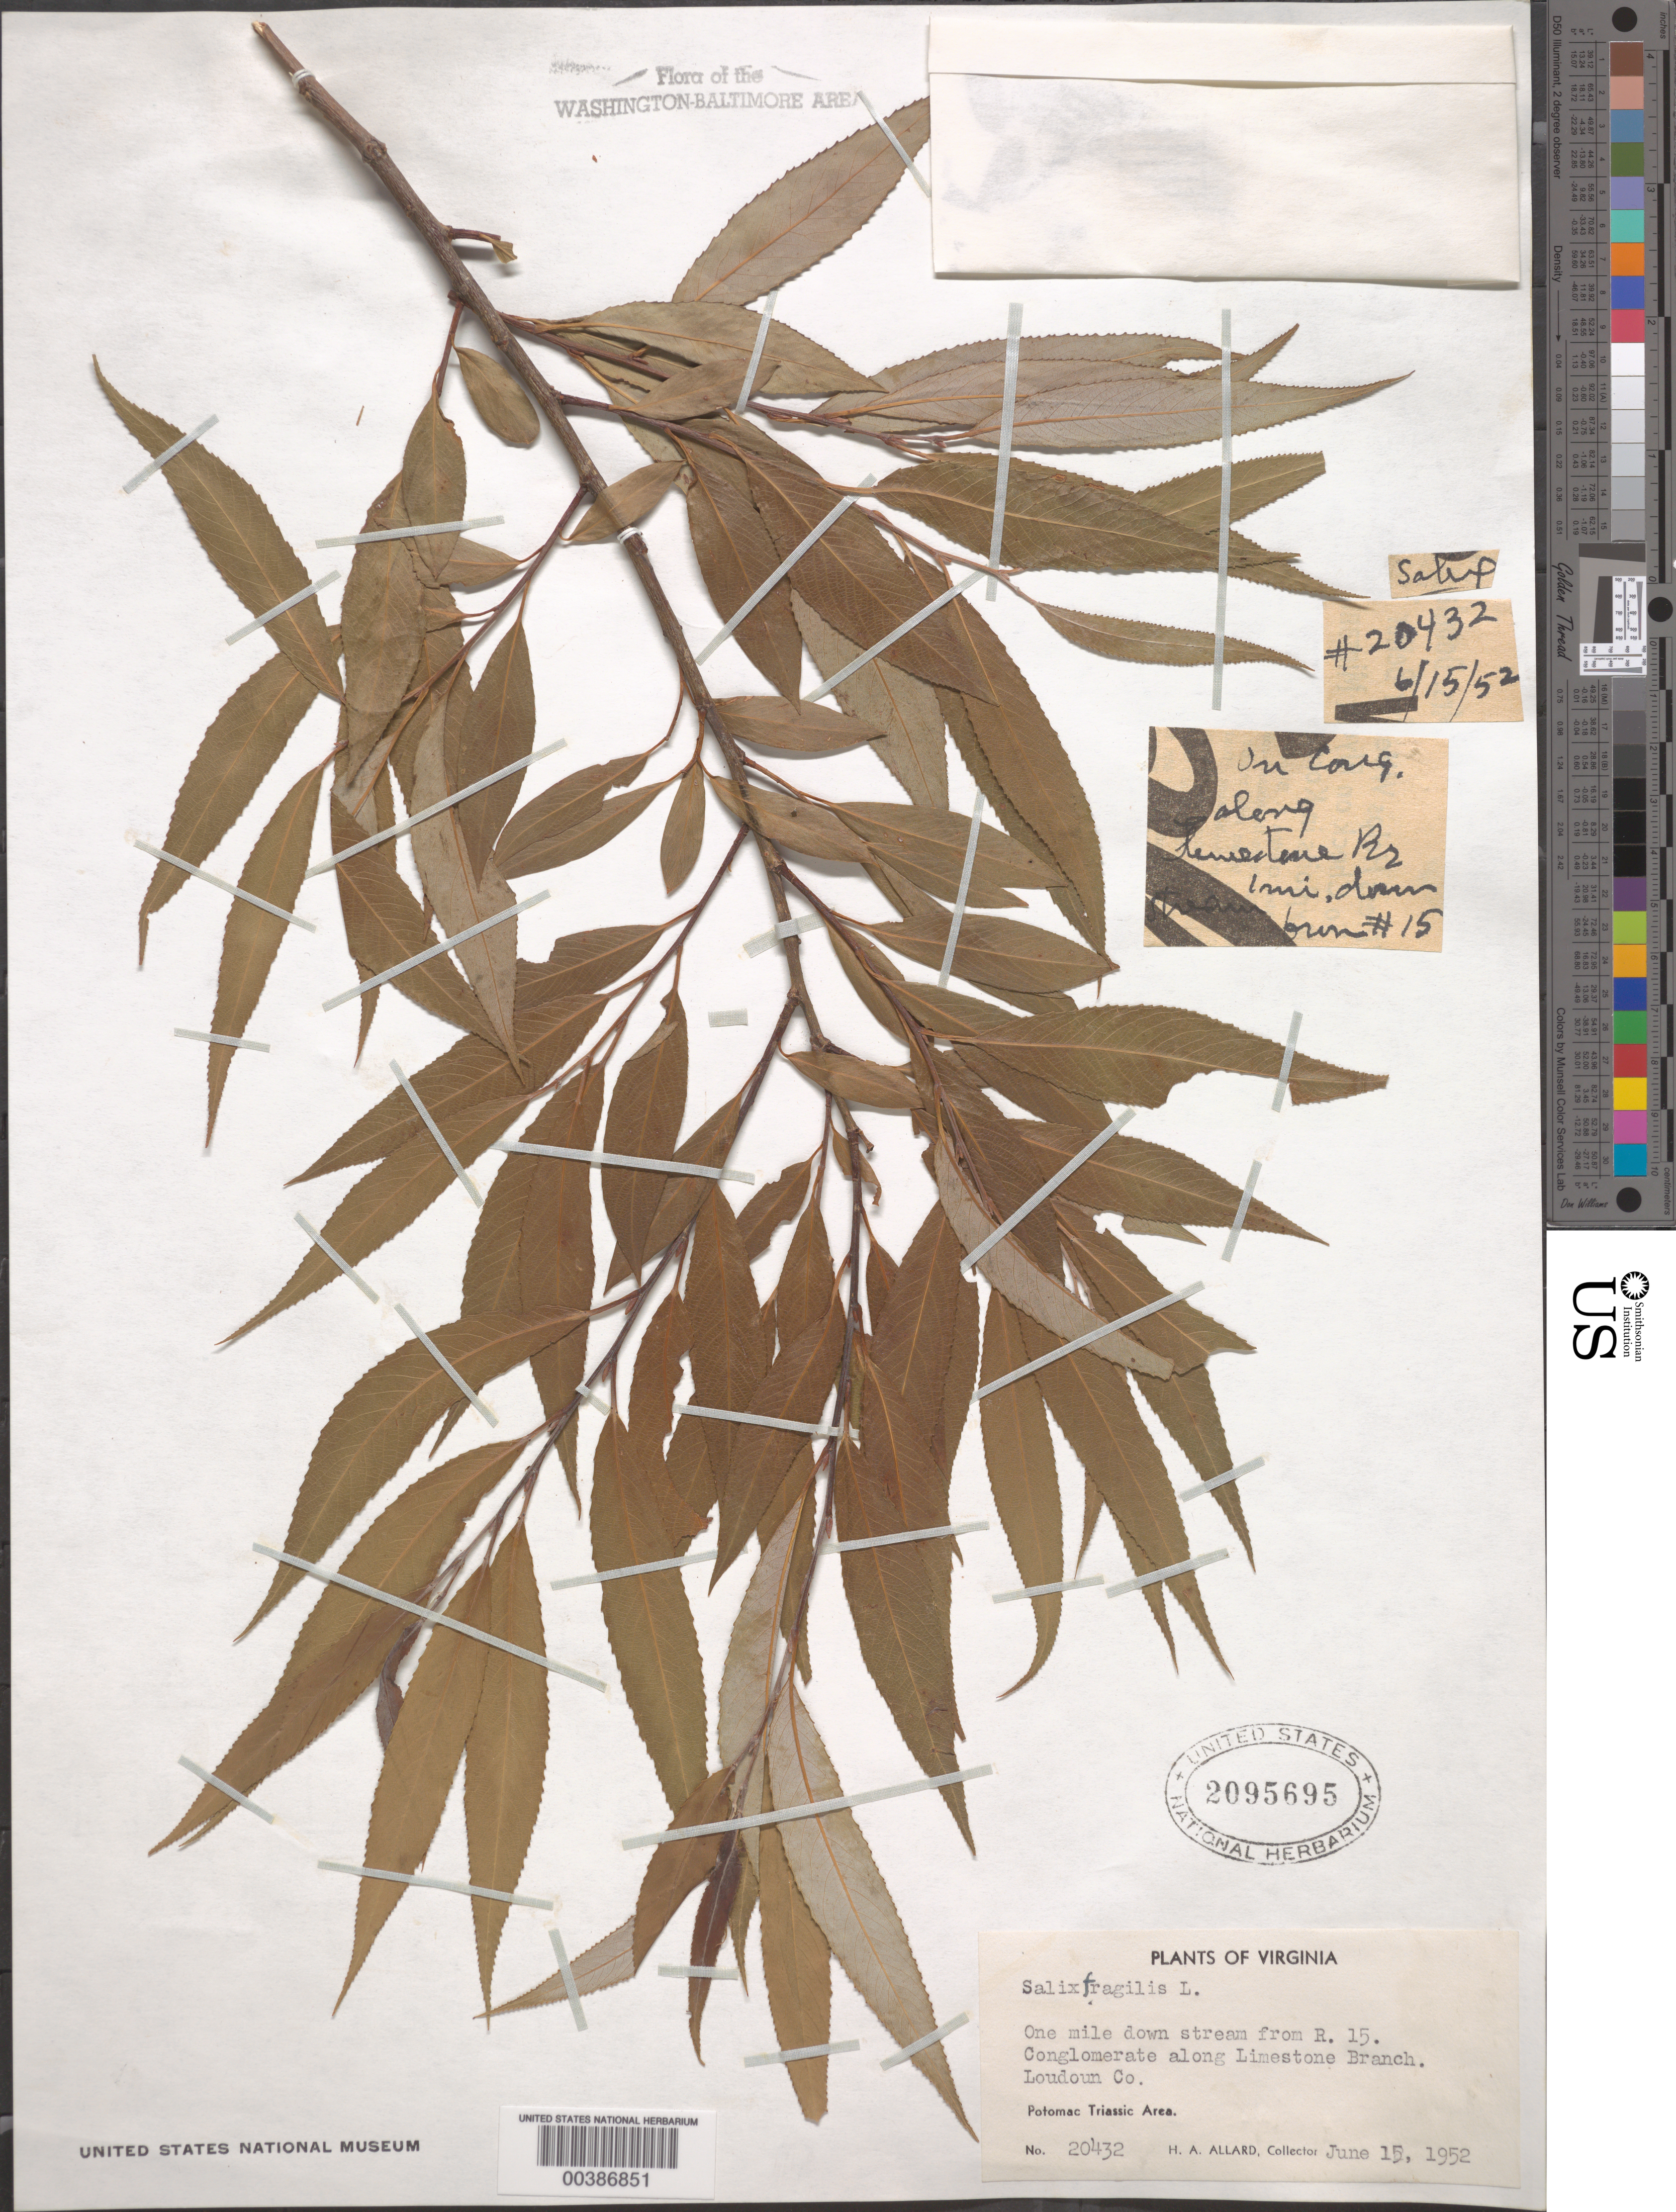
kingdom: Plantae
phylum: Tracheophyta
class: Magnoliopsida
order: Malpighiales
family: Salicaceae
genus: Salix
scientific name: Salix fragilis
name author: L.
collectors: H. A. Allard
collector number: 20432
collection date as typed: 15 Jun 1952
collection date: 1952-06-15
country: United States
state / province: Virginia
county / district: Loudoun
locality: Downstream from Route 15 on Limestone Branch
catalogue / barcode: US 2095695